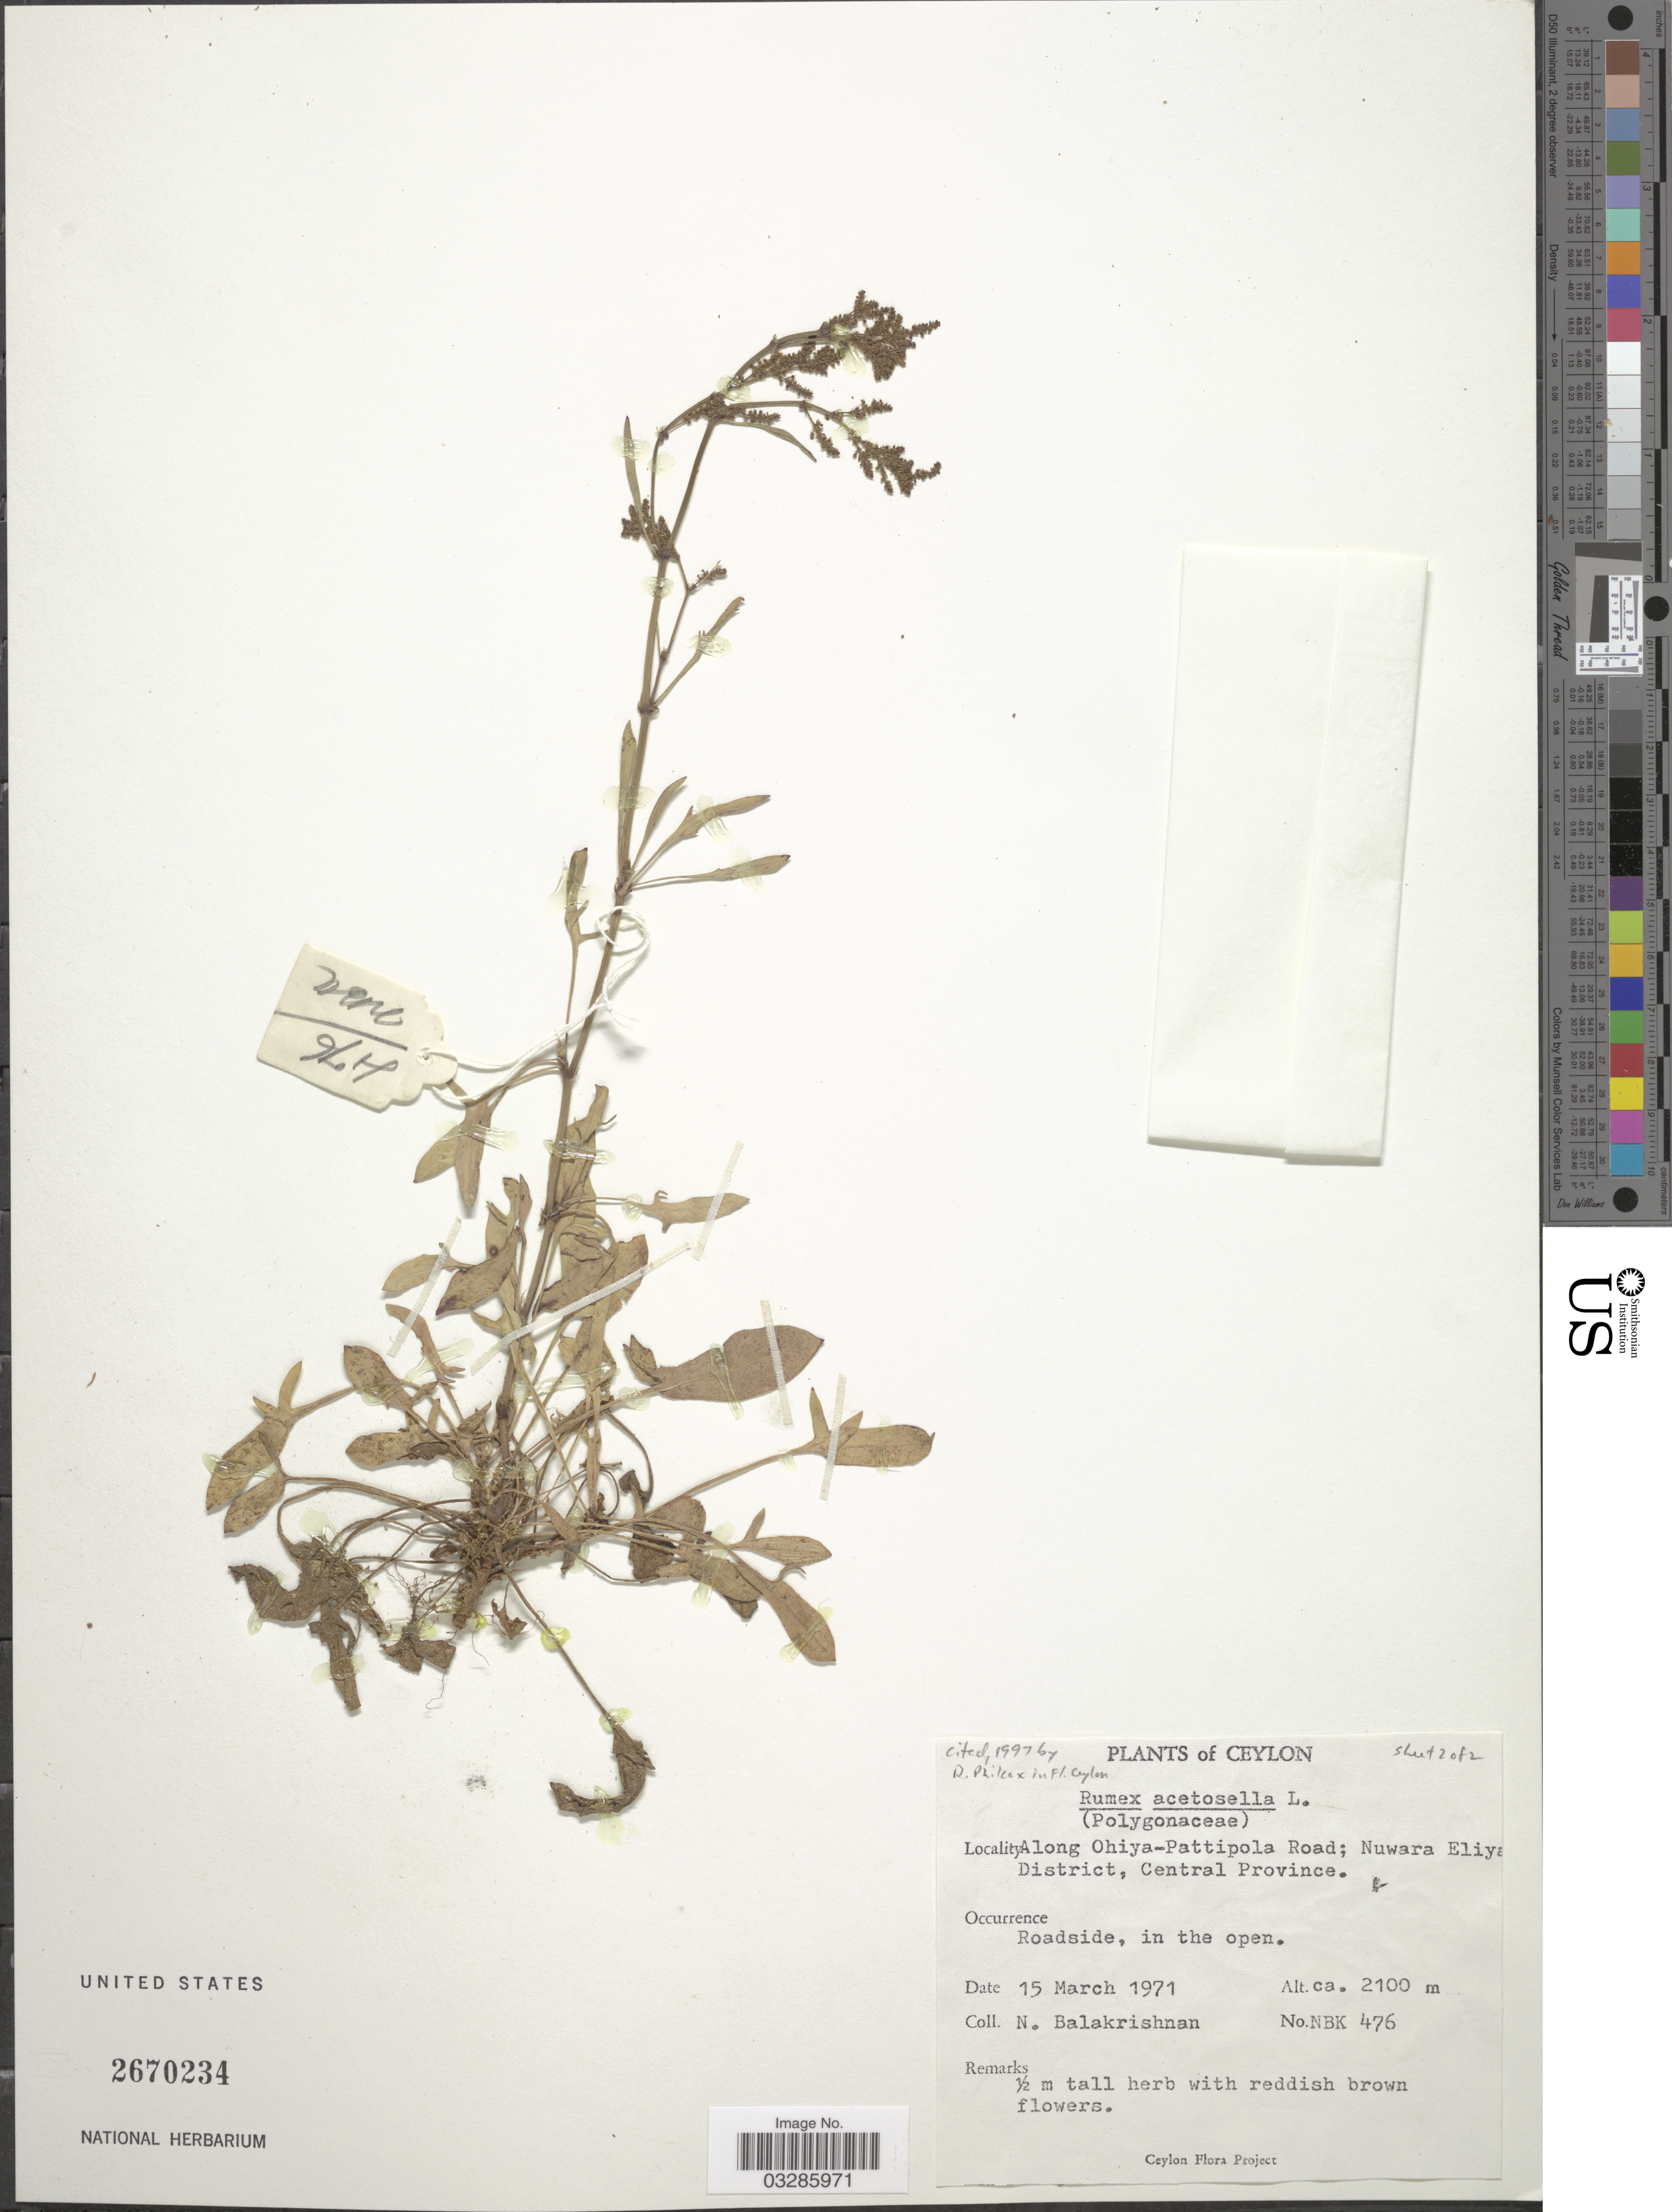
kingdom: Plantae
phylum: Tracheophyta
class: Magnoliopsida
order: Caryophyllales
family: Polygonaceae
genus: Rumex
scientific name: Rumex acetosella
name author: L.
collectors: N. Balakrishnan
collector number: NBK476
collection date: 1971-03-15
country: Sri Lanka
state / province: Central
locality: Ceylon, Along Ohiya-Pattipola Road; Nuwara Eliya District.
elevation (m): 2100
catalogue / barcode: US 2670234